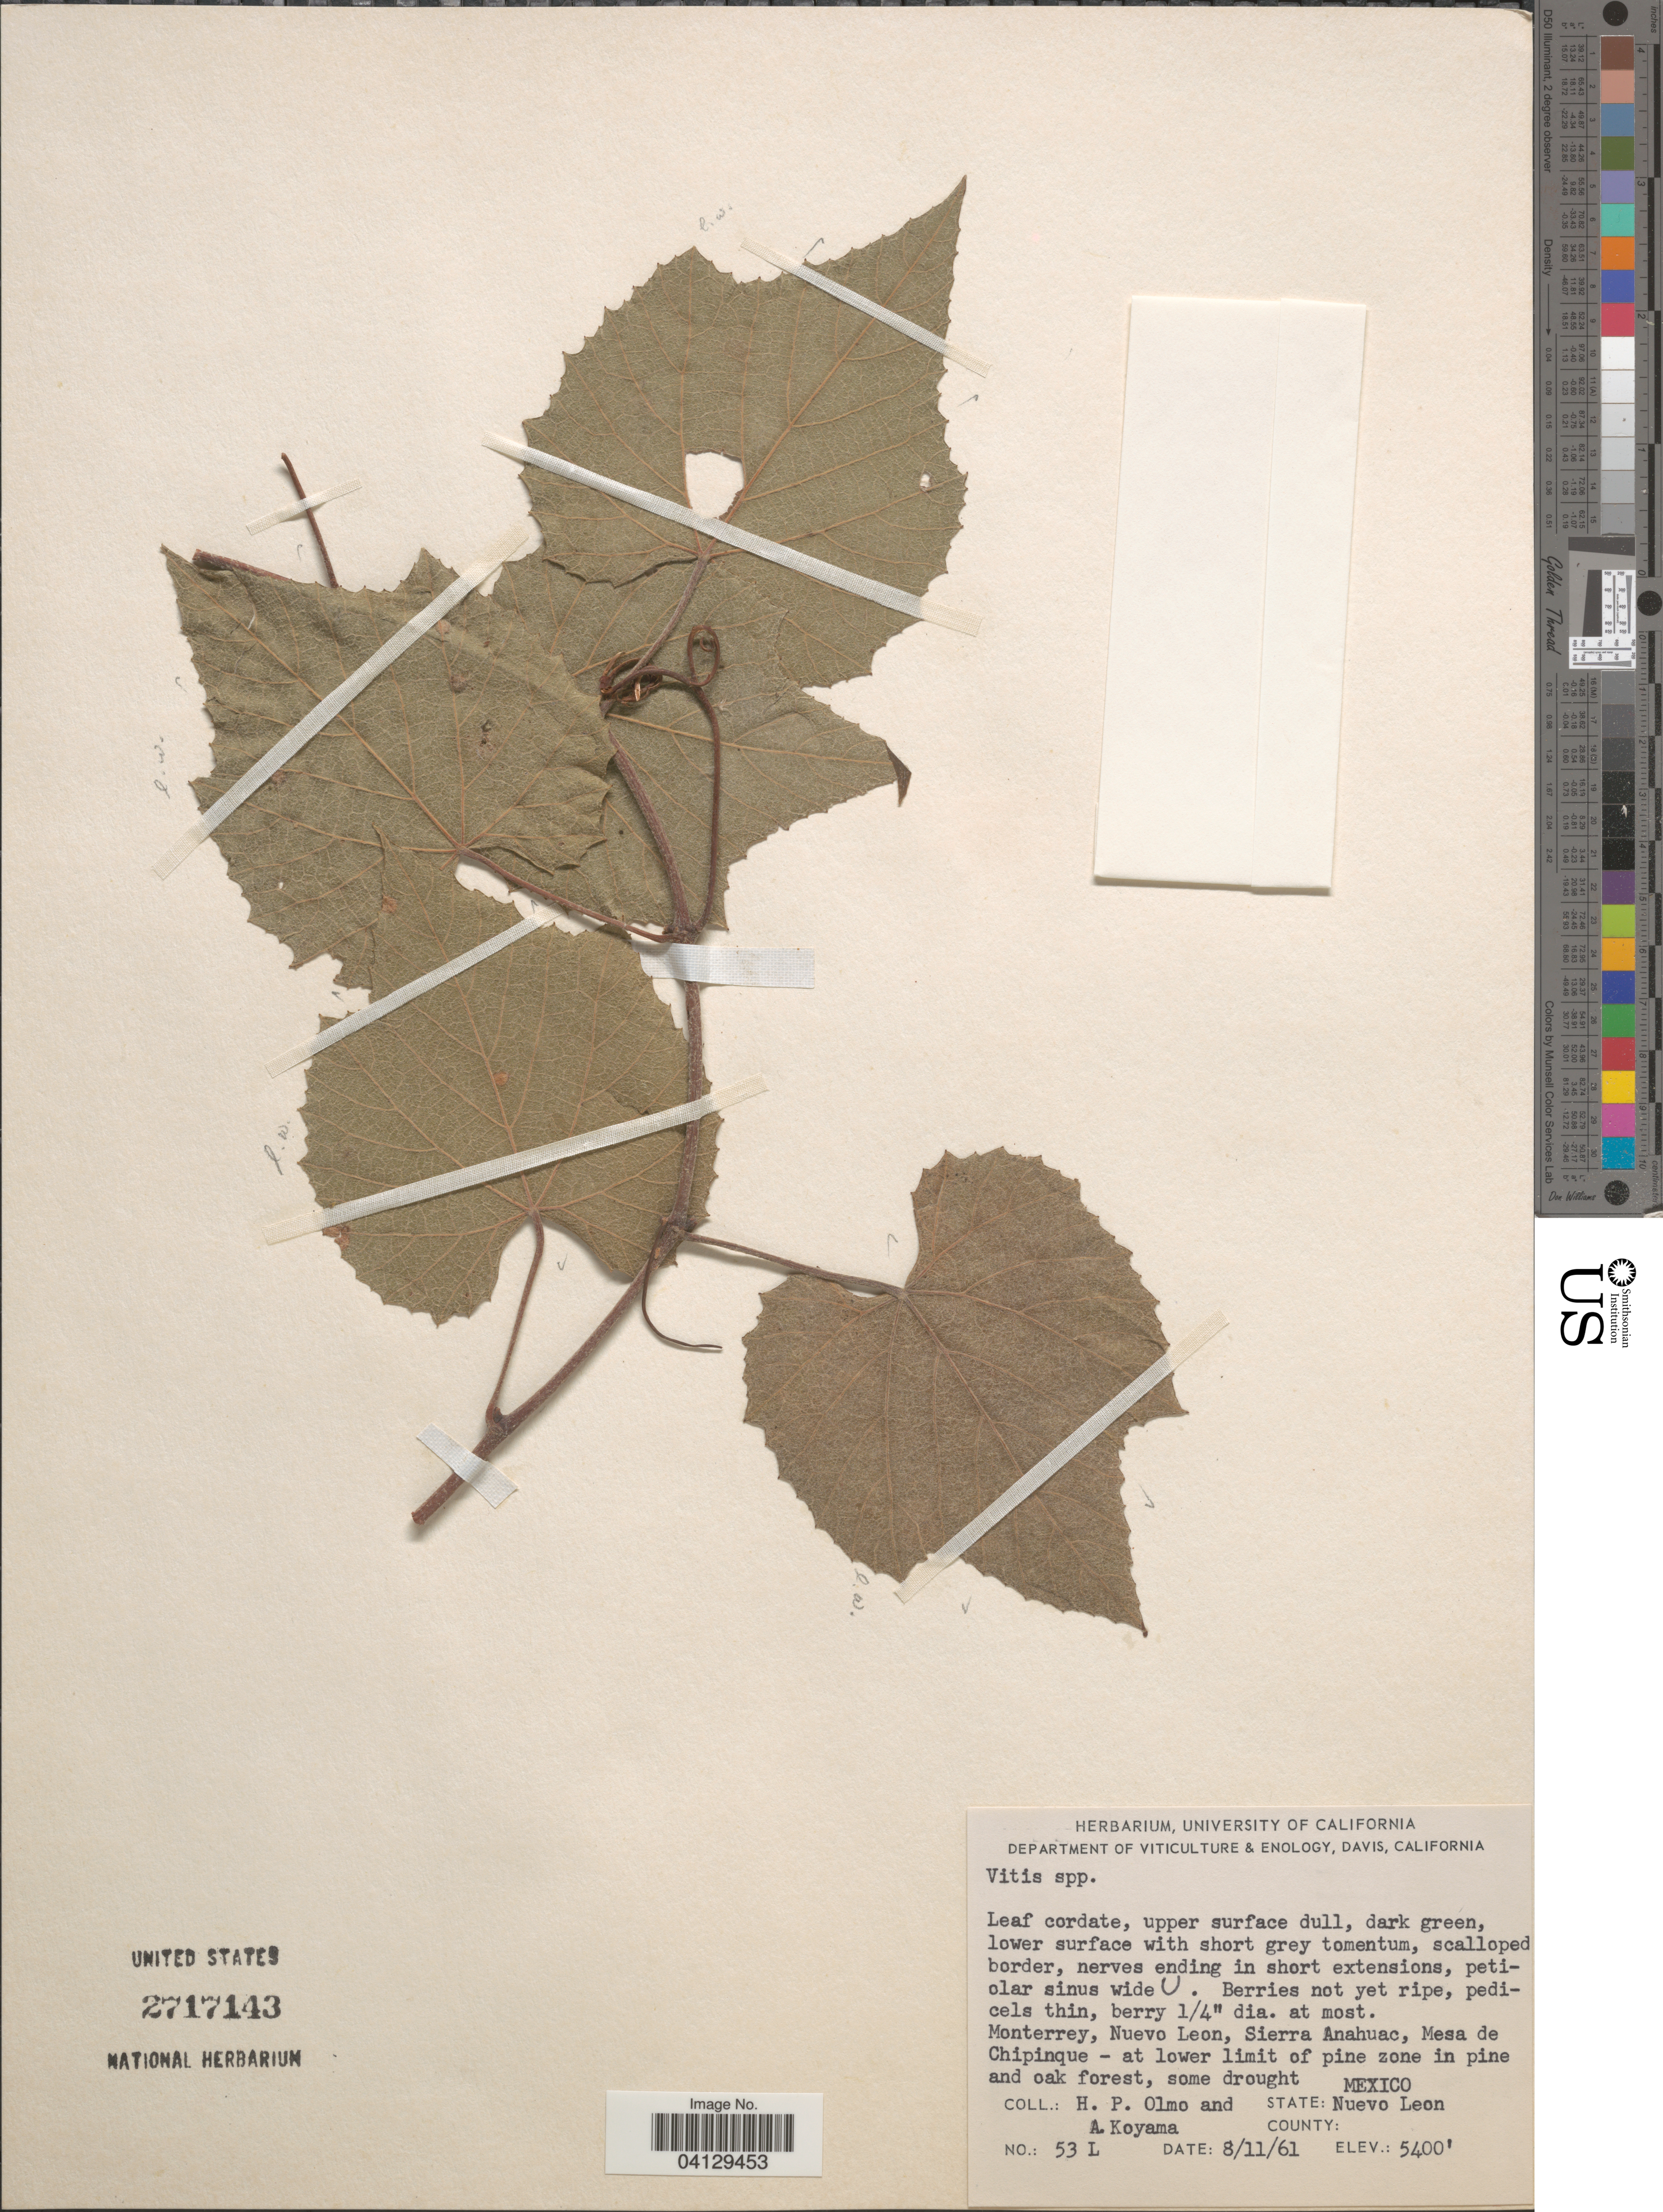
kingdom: Plantae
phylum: Tracheophyta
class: Magnoliopsida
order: Vitales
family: Vitaceae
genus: Vitis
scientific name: Vitis sp.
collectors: H. Olmo & A. Koyama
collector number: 53L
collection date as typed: Transcribed d/m/y: 11/8/61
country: Mexico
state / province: Nuevo León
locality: Monterrey, Sierra Anahuac, Mesa de Chipinque.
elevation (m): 1646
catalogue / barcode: US 2717143